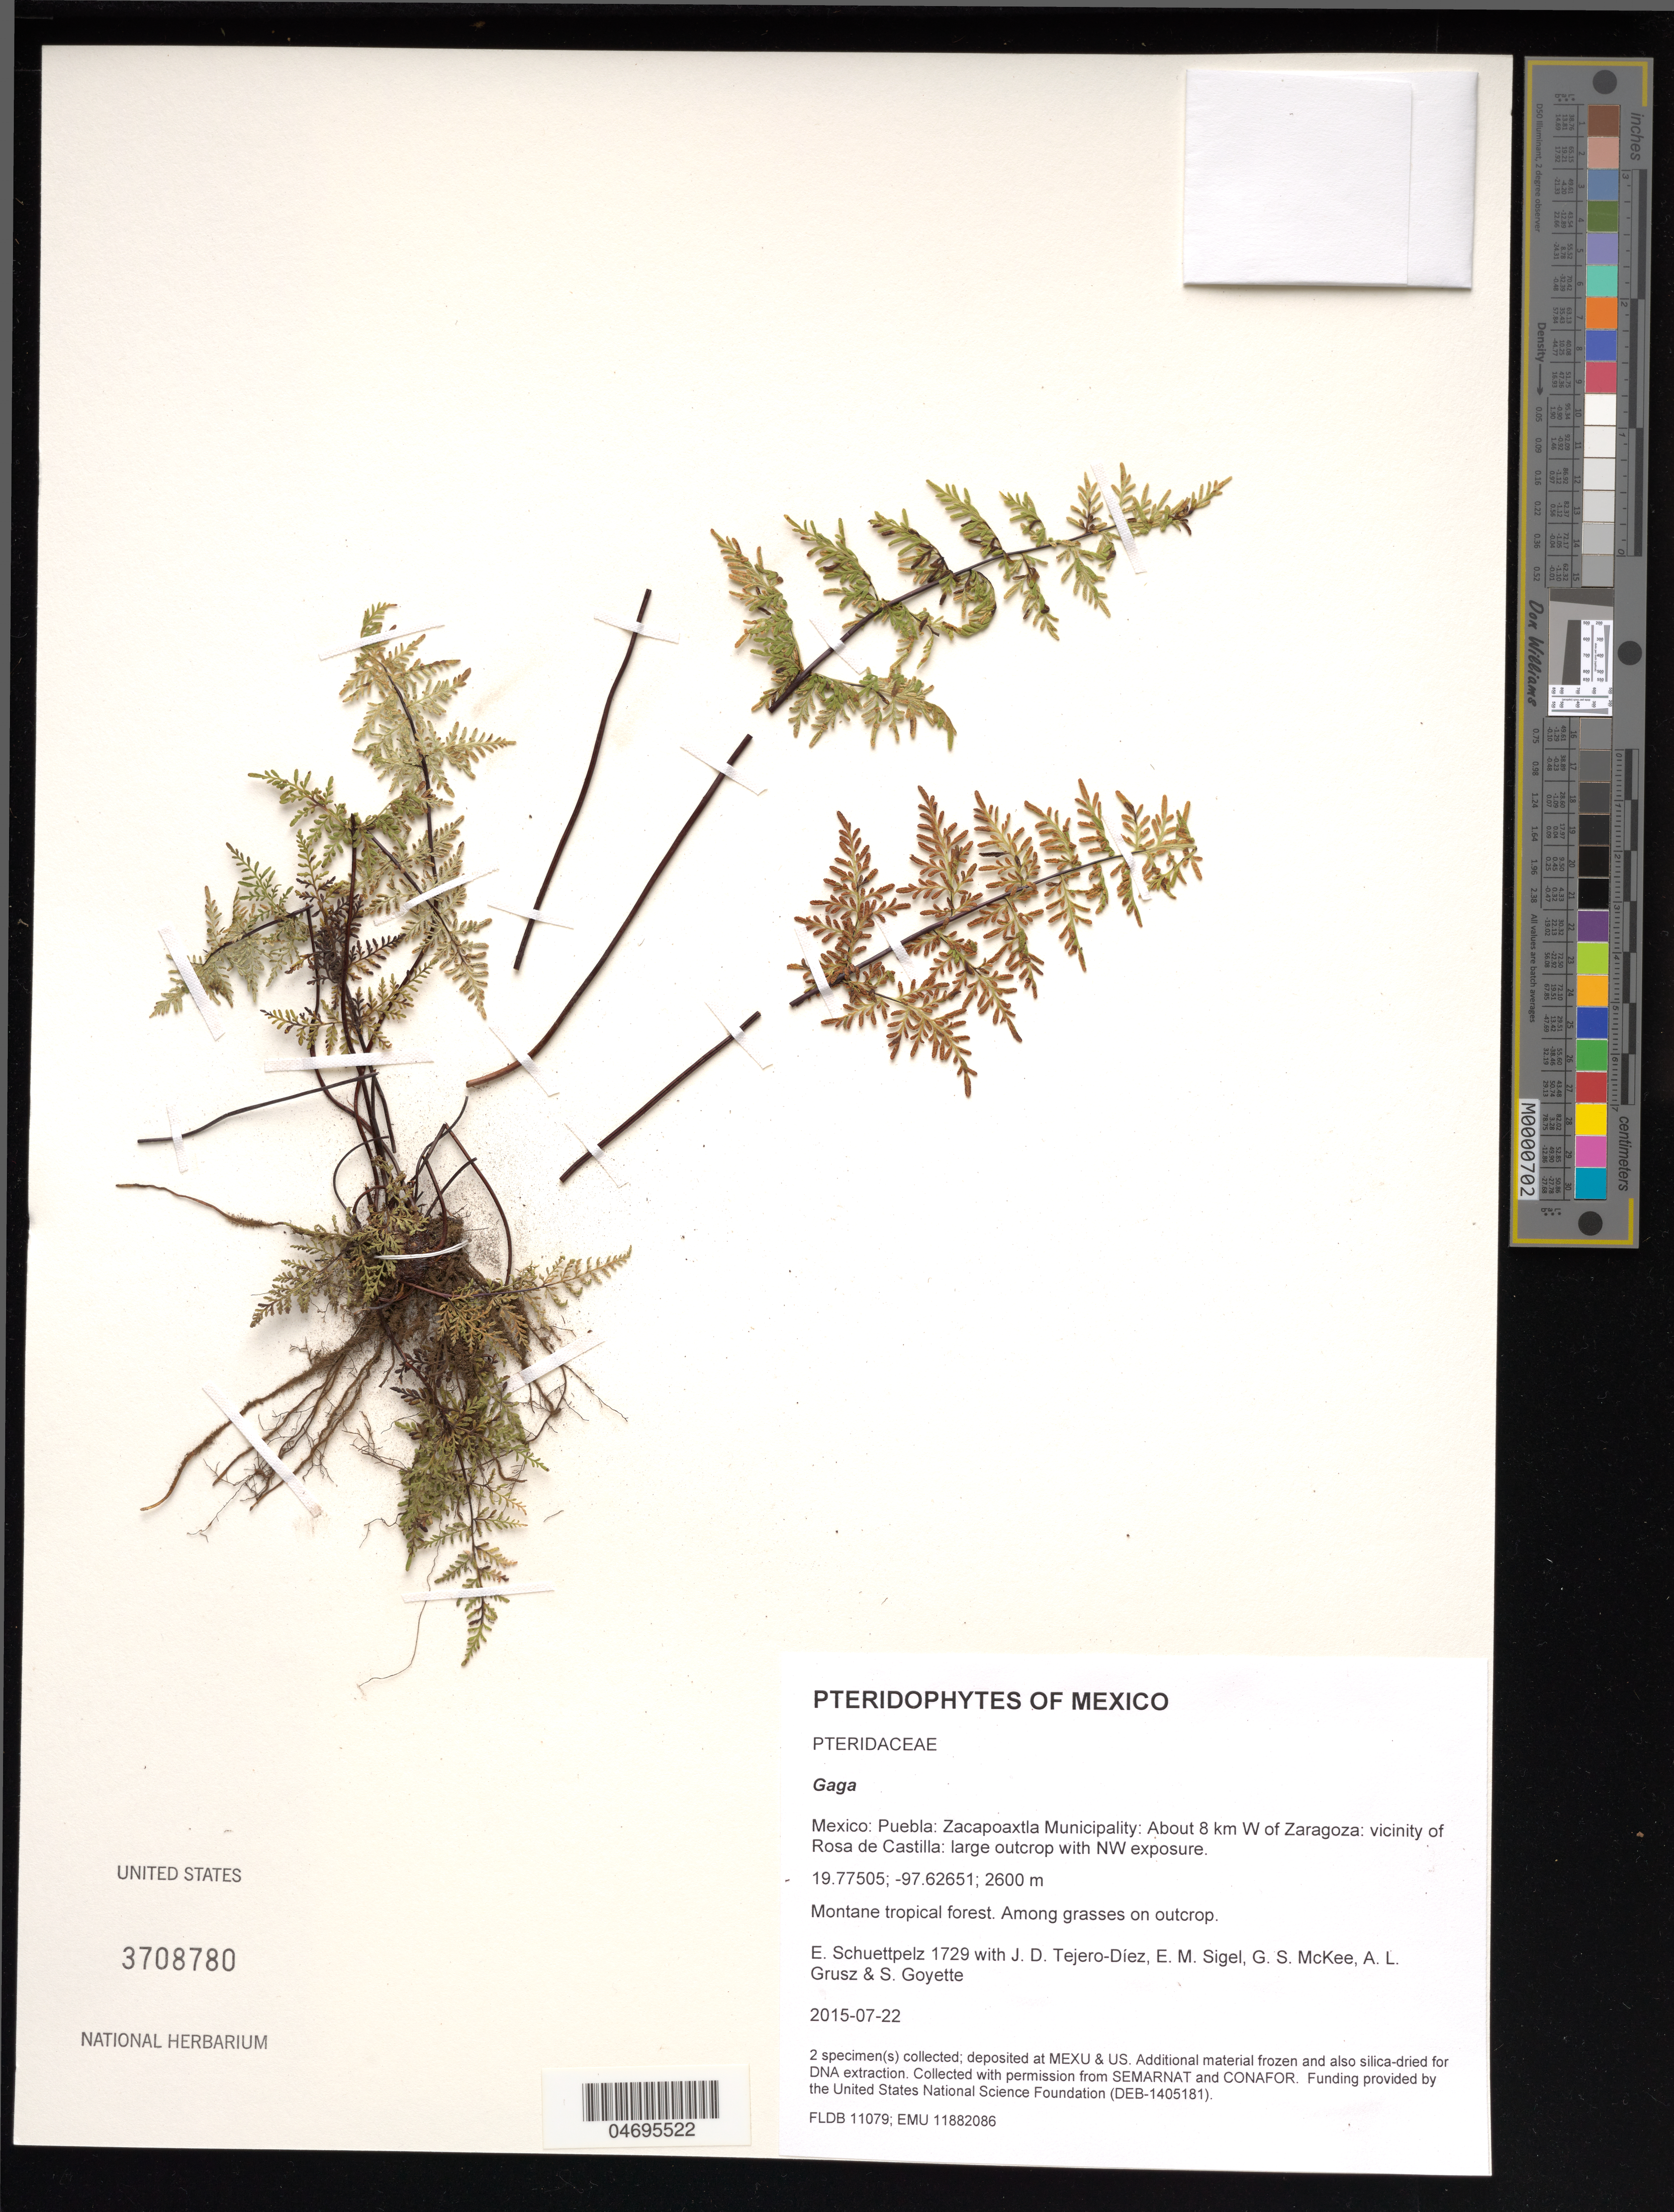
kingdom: Plantae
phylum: Tracheophyta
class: Polypodiopsida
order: Polypodiales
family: Pteridaceae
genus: Gaga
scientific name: Gaga sp.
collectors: E. Schuettpelz, D. Tejero-Díez, E. M. Sigel, G. S. McKee & A. Grusz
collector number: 1729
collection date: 2015-07-22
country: Mexico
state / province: Puebla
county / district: Zacapoaxtla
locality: About 8 km W of Zaragoza: vicinity of Rosa de Castilla: large outcrop with NW exposure.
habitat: Montane tropical forest.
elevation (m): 2600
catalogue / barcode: US 3708780